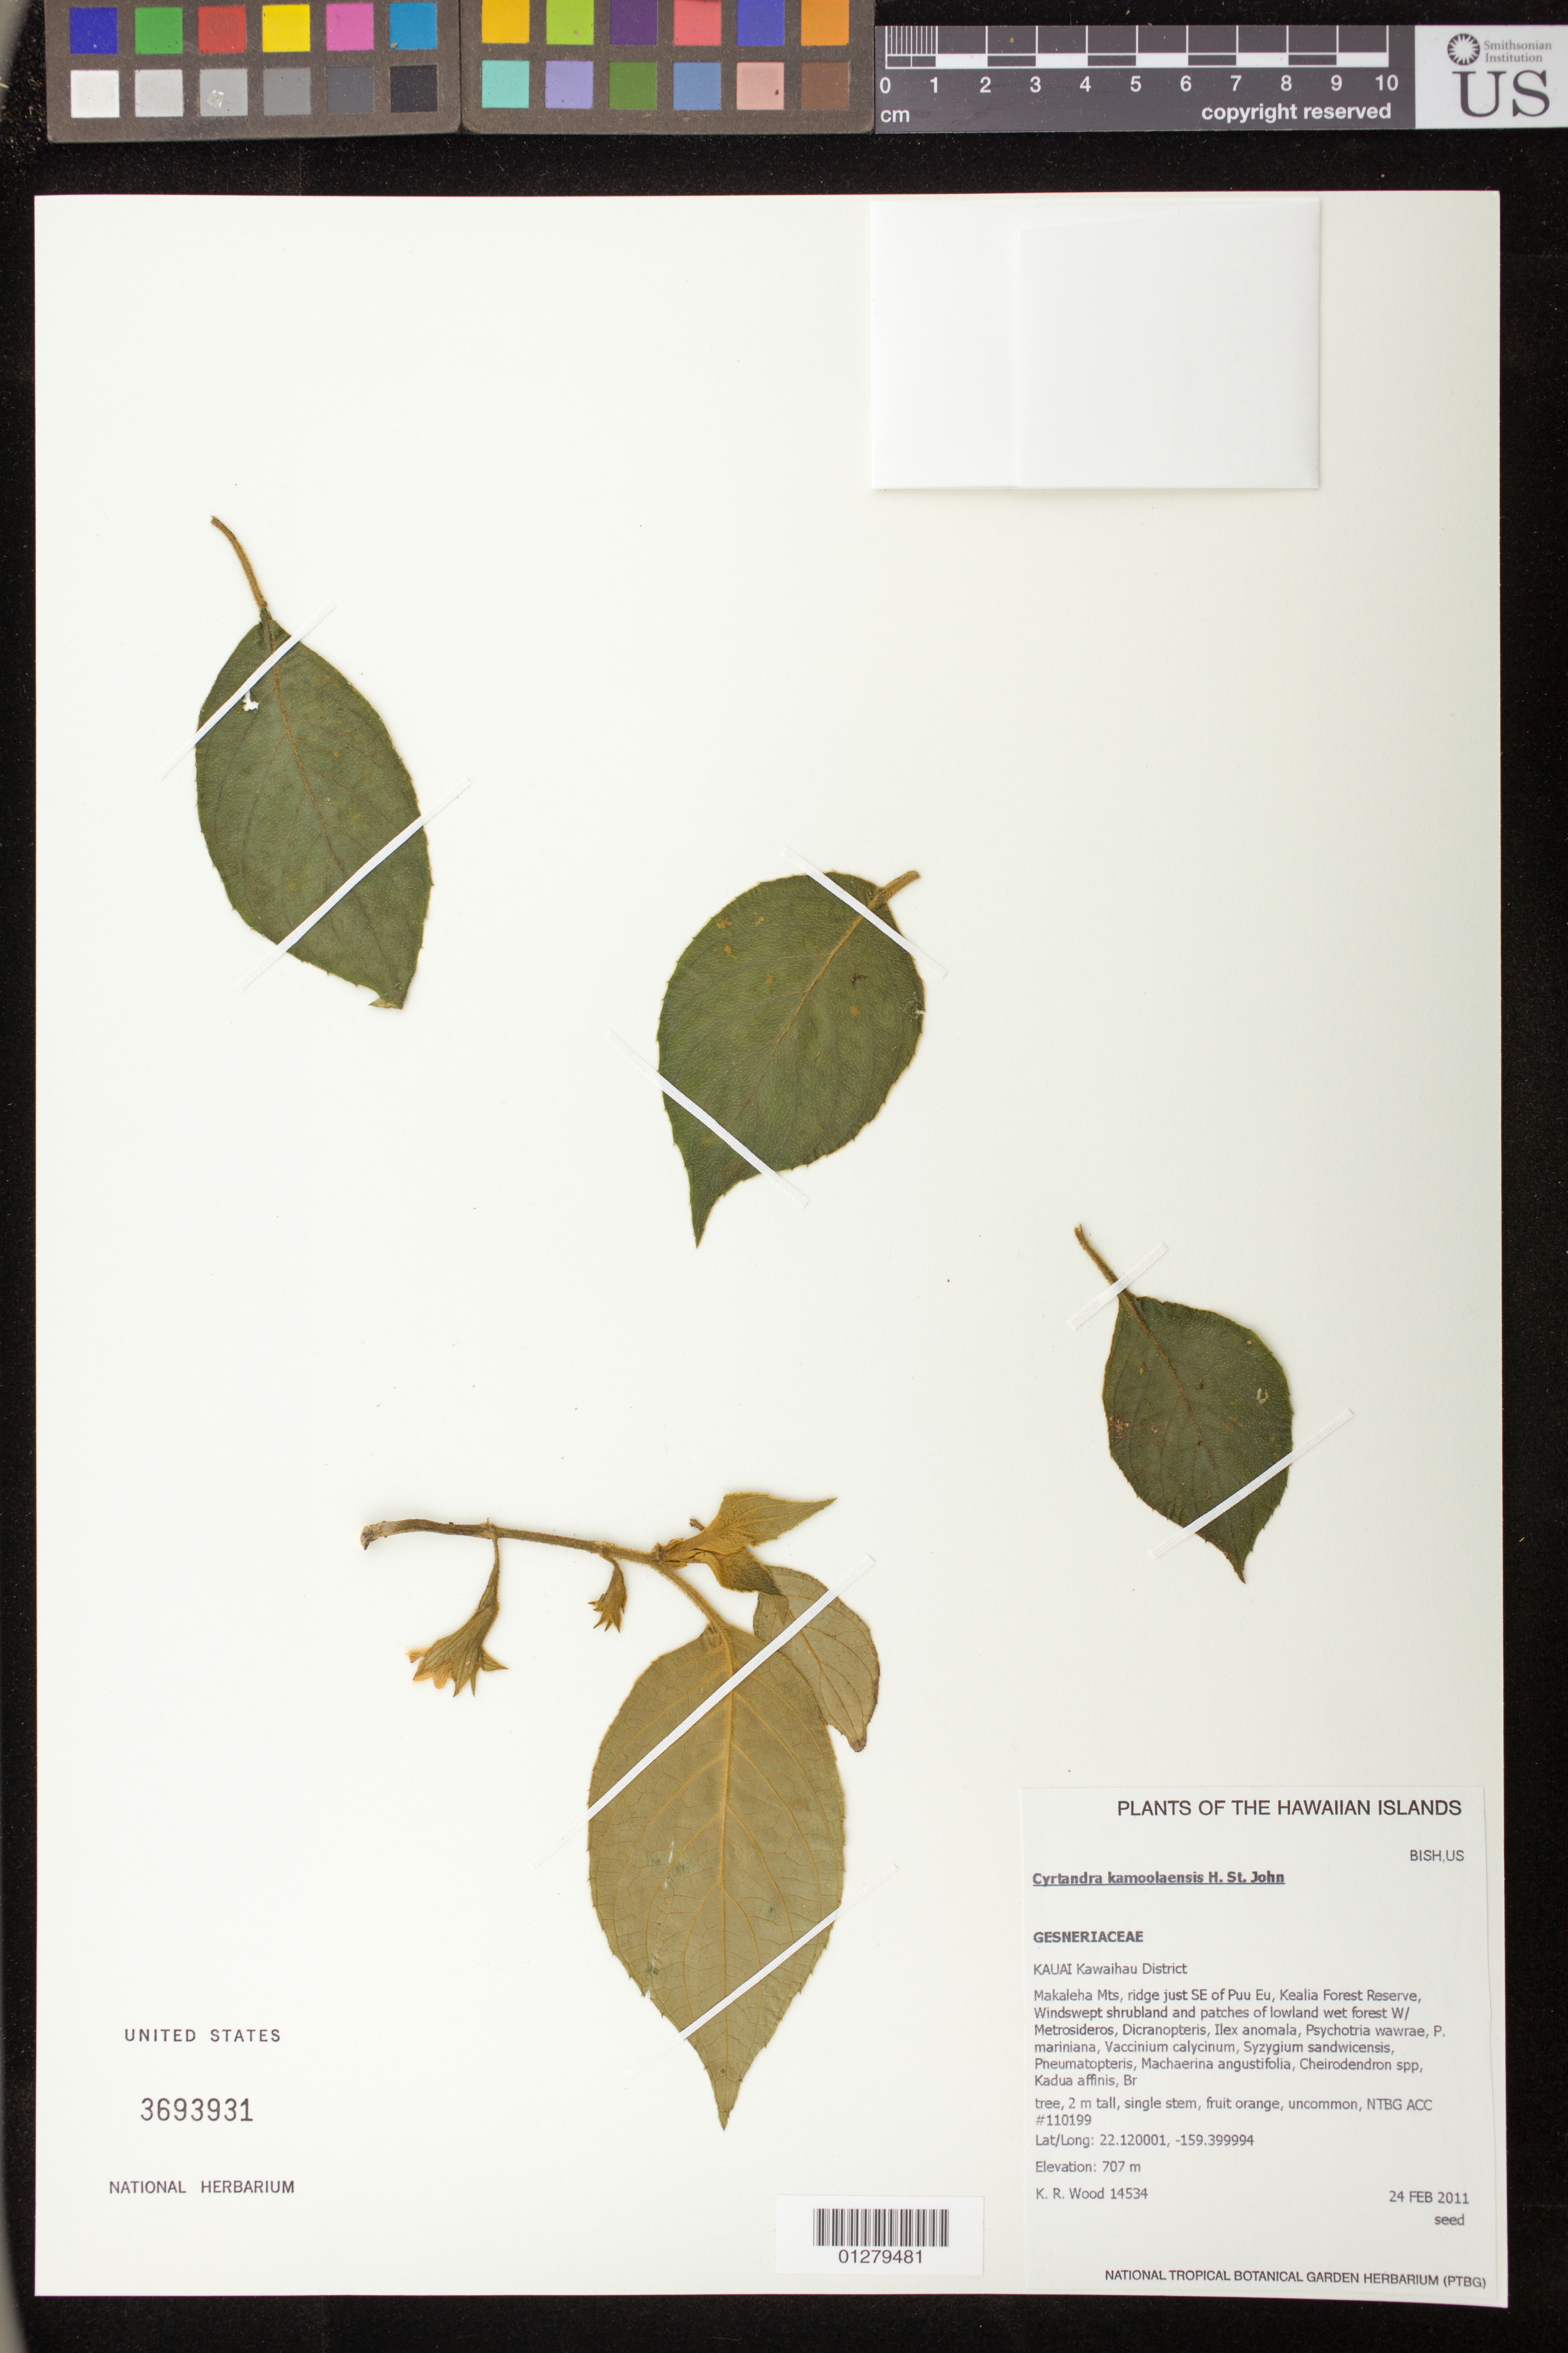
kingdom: Plantae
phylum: Tracheophyta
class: Magnoliopsida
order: Lamiales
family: Gesneriaceae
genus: Cyrtandra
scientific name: Cyrtandra kamoolaensis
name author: H. St. John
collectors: K. R. Wood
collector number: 14534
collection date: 2011-02-24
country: United States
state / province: Hawaii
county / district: Kauai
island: Kaua'i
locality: Kawaihau District, Makaleha Mts., ridge just SE of Pu'u Eu, Kealia Forest Reserve.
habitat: Shrubland and patches of lowland wet forest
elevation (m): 707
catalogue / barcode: US 3693931